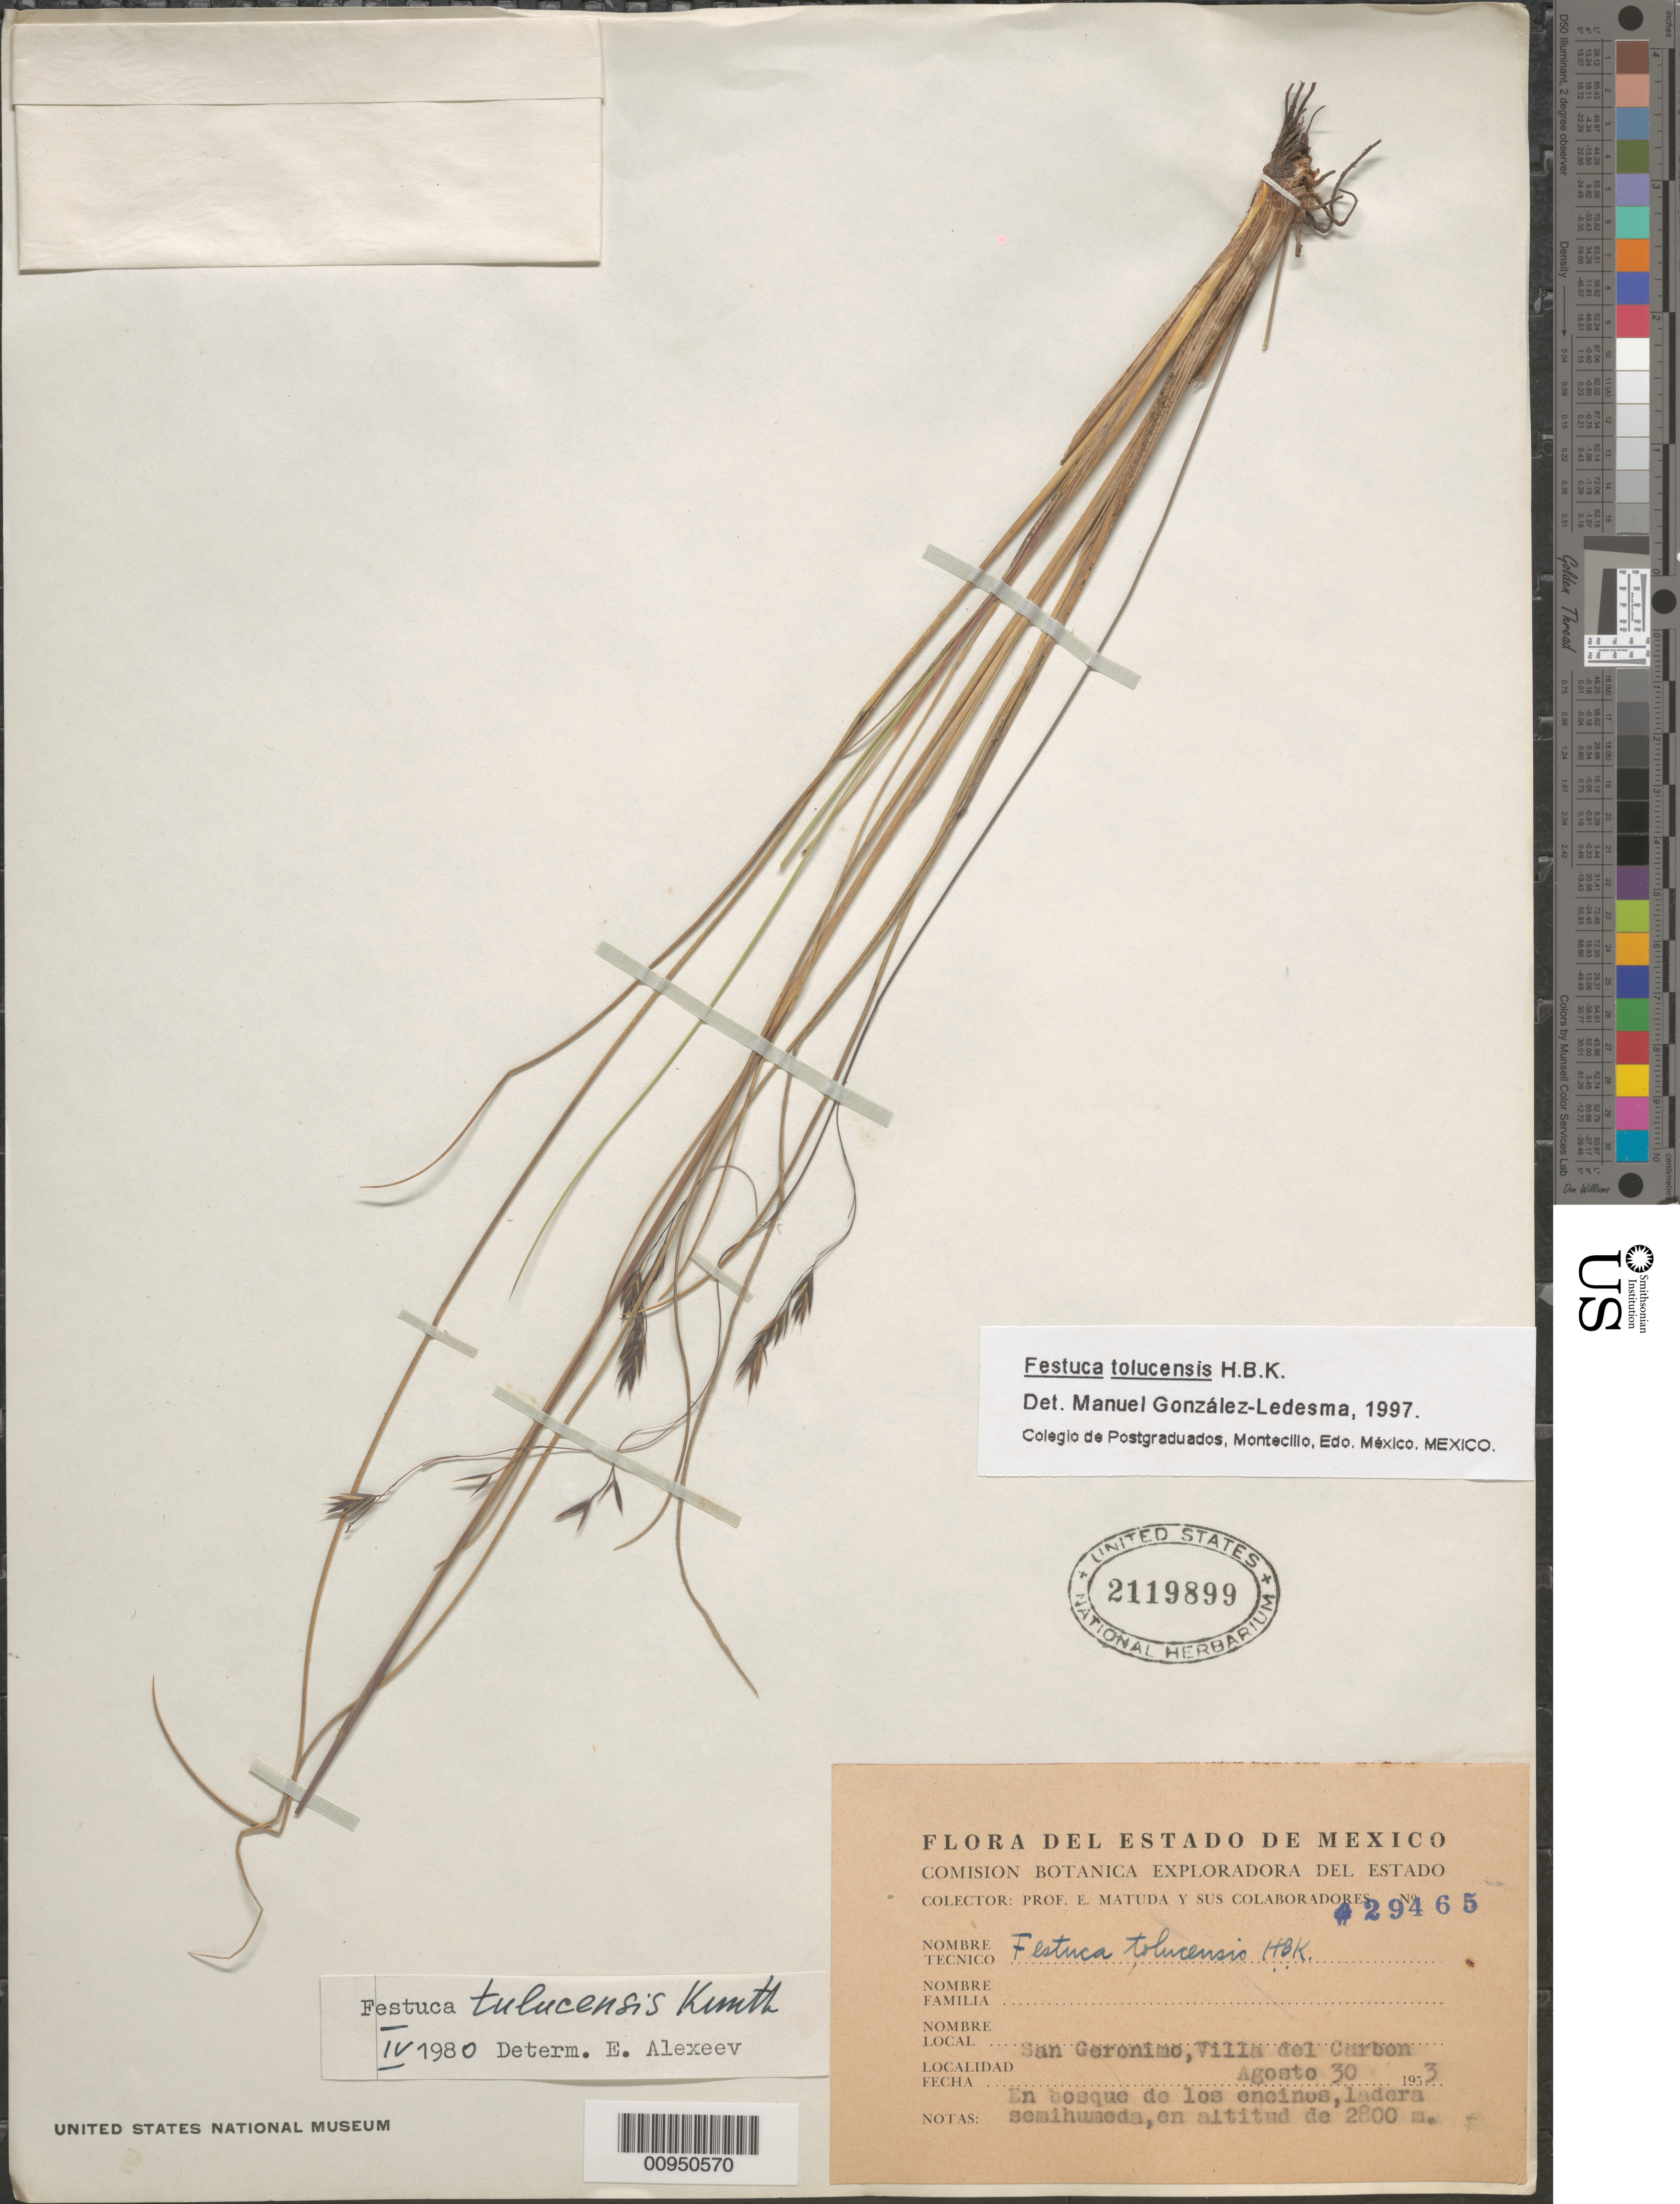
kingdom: Plantae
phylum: Tracheophyta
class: Liliopsida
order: Poales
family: Poaceae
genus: Festuca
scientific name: Festuca tolucensis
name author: Kunth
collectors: E. Matuda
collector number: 29465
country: Mexico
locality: San Geronimo, Villa del Carbon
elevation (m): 2800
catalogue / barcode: US 2119899